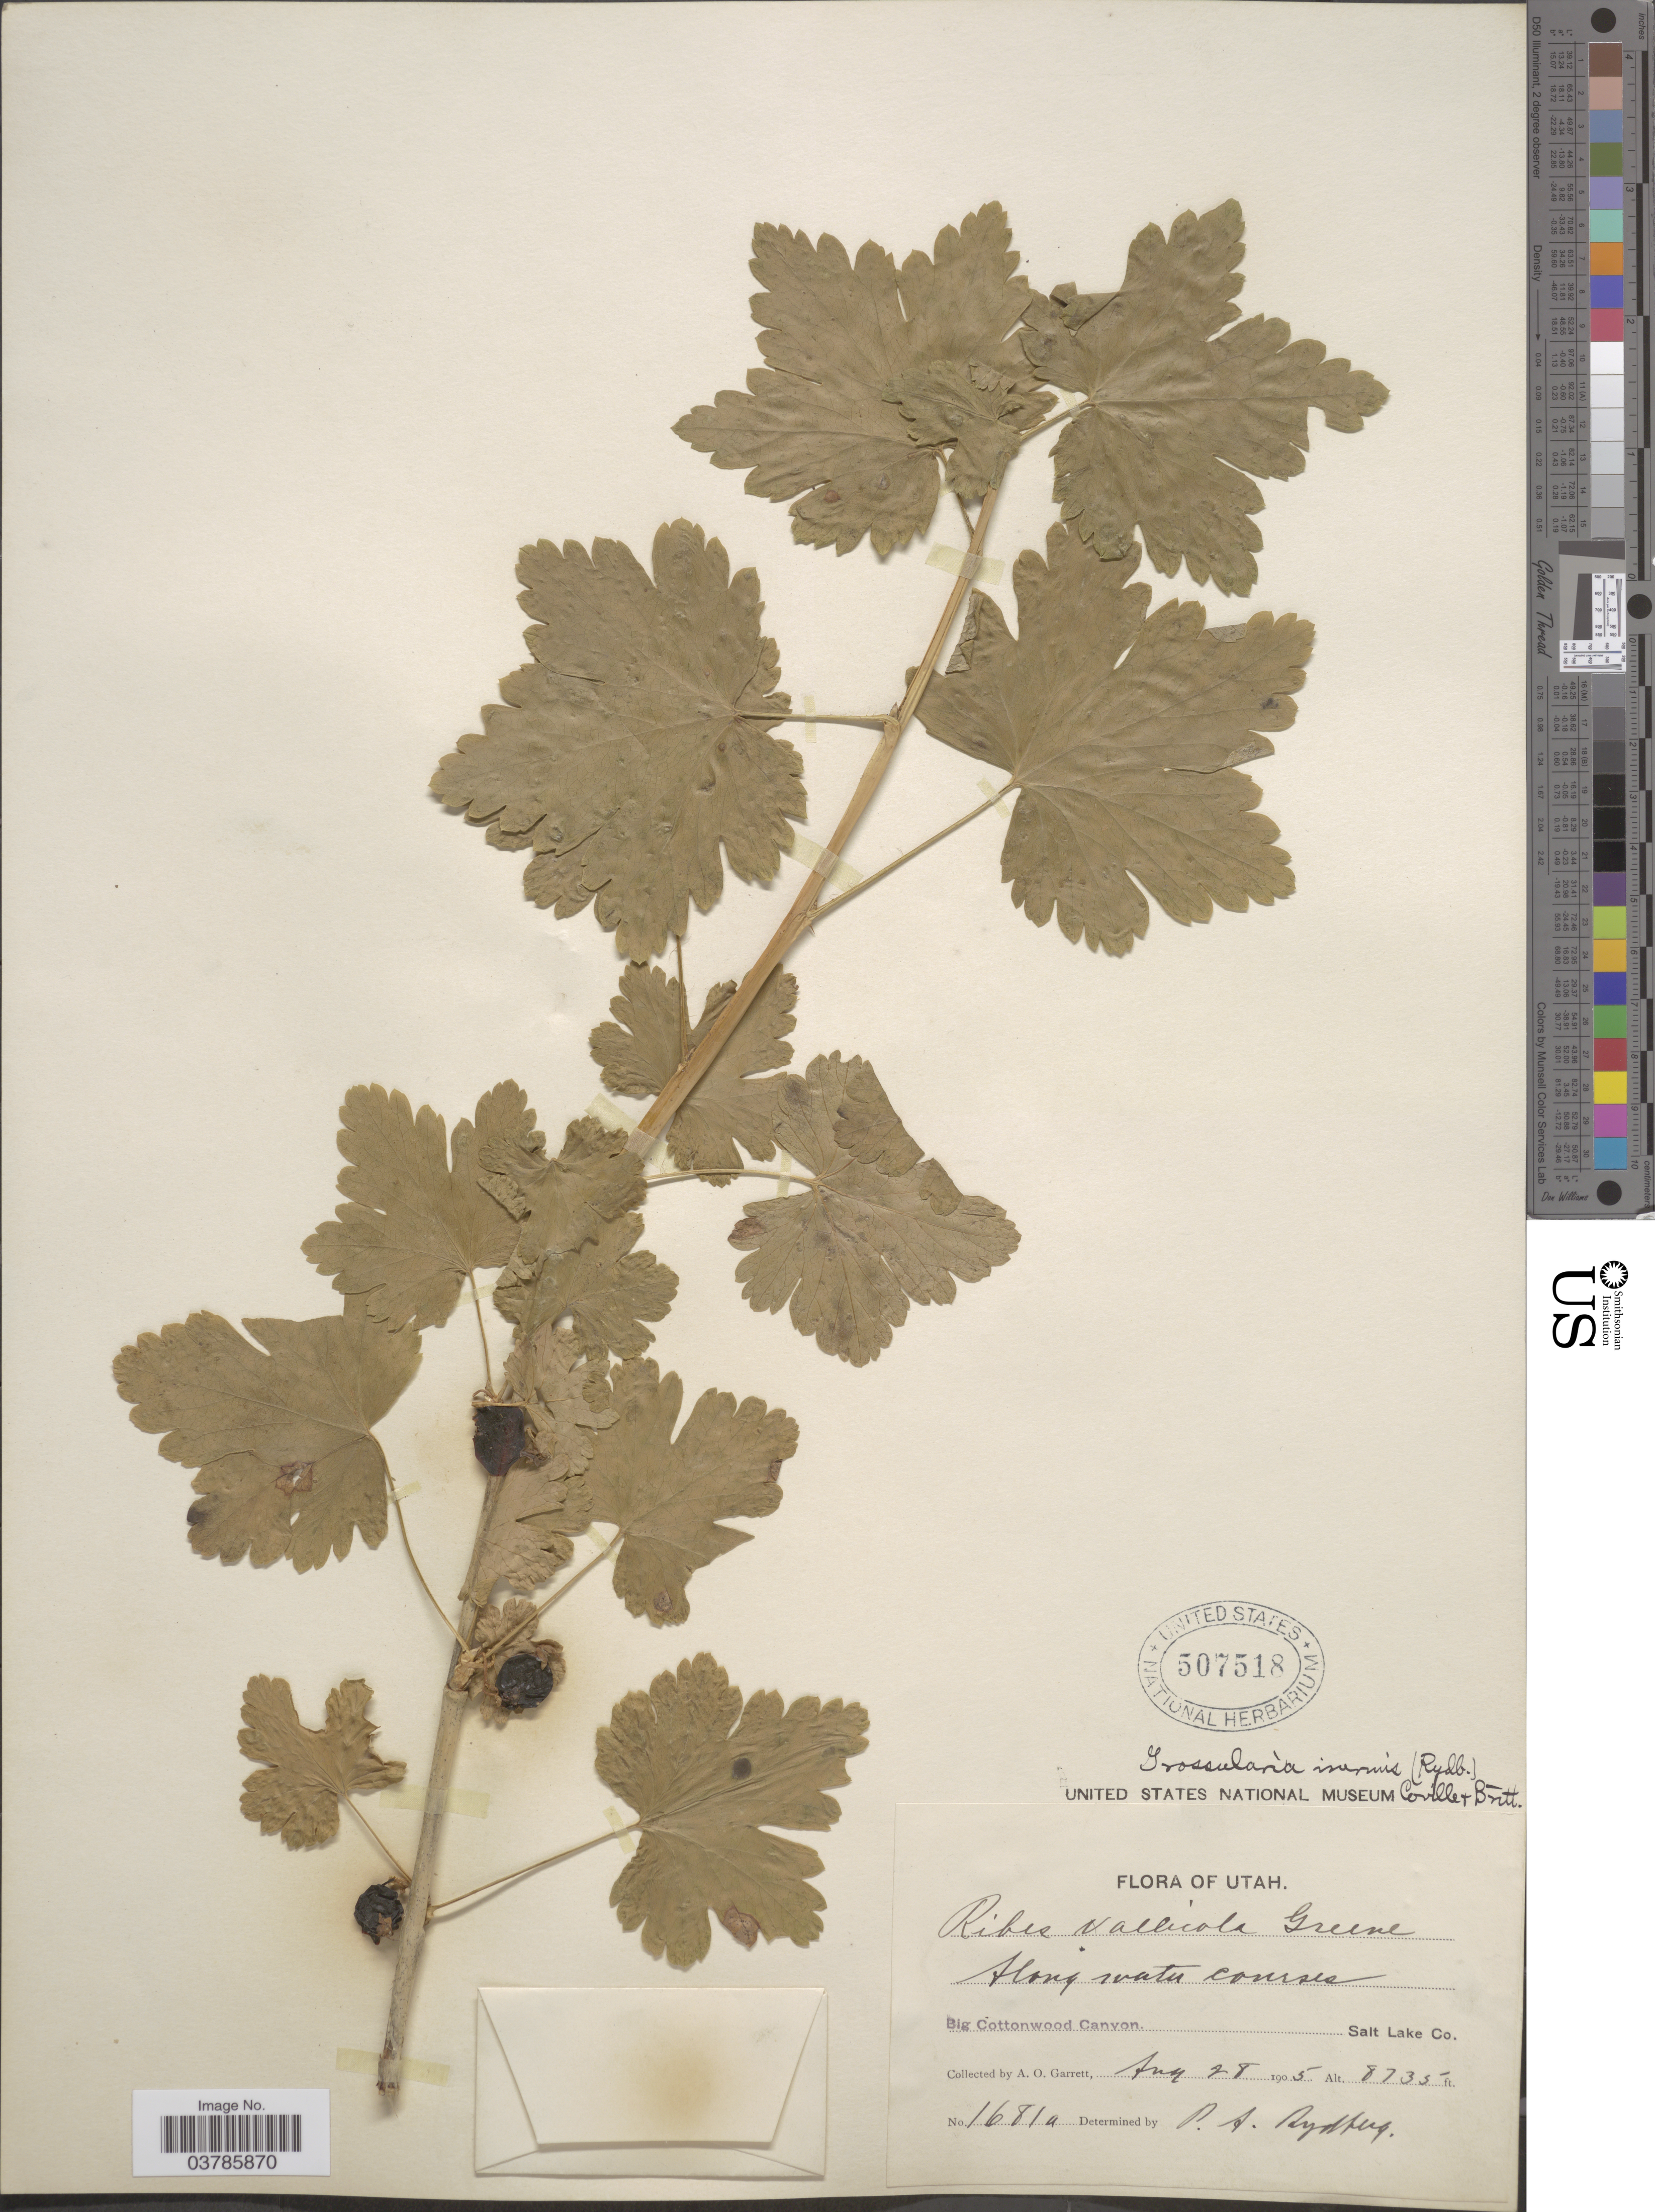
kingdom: Plantae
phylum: Tracheophyta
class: Magnoliopsida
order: Saxifragales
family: Grossulariaceae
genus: Ribes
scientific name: Ribes inerme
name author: Rydb.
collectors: A. O. Garrett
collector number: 1681a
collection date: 1905-08-28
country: United States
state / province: Utah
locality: Big Cottonwood Canyon. Salt Lake Co.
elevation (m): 2662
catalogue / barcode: US 507518